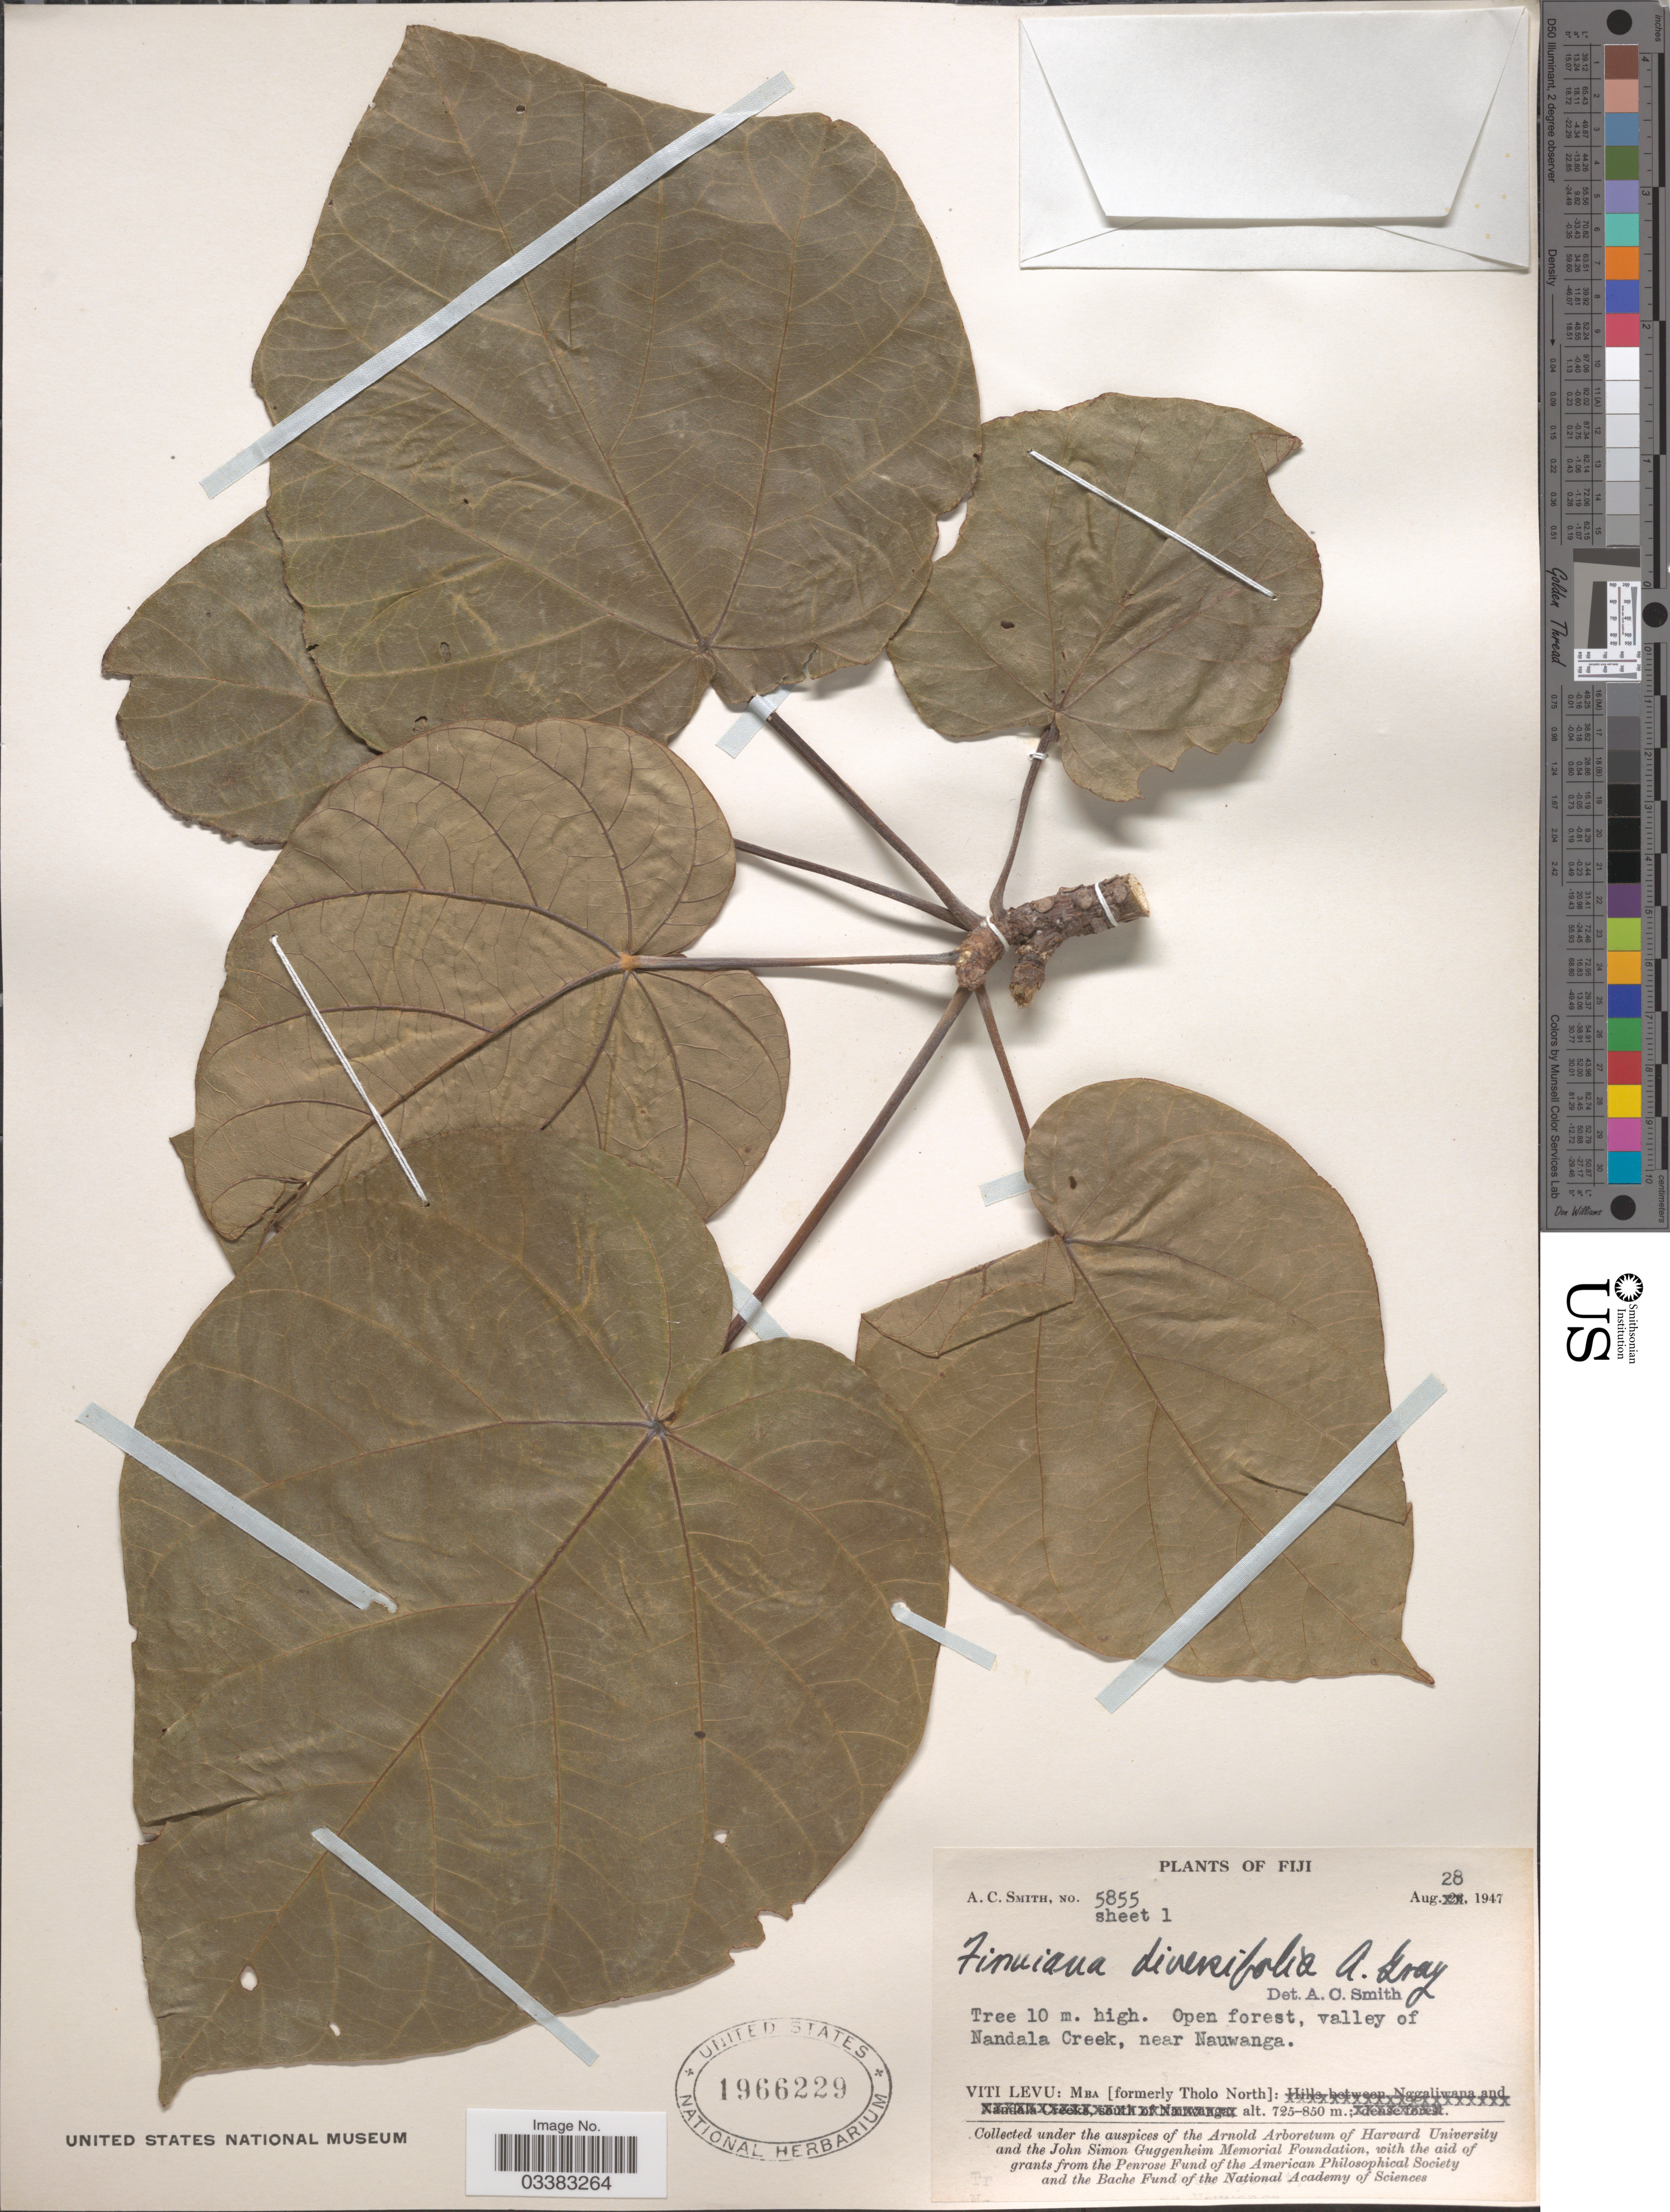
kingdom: Plantae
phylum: Tracheophyta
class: Magnoliopsida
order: Malvales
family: Malvaceae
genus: Firmiana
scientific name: Firmiana diversifolia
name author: A. Gray in Wilkes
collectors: A. C. Smith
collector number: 5855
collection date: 1947-08-28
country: Fiji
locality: Open forest, valley of Nandala Creek, near Nauwanga. Viti Levu: Mba [formerly Tholo North].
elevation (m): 725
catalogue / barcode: US 1966229